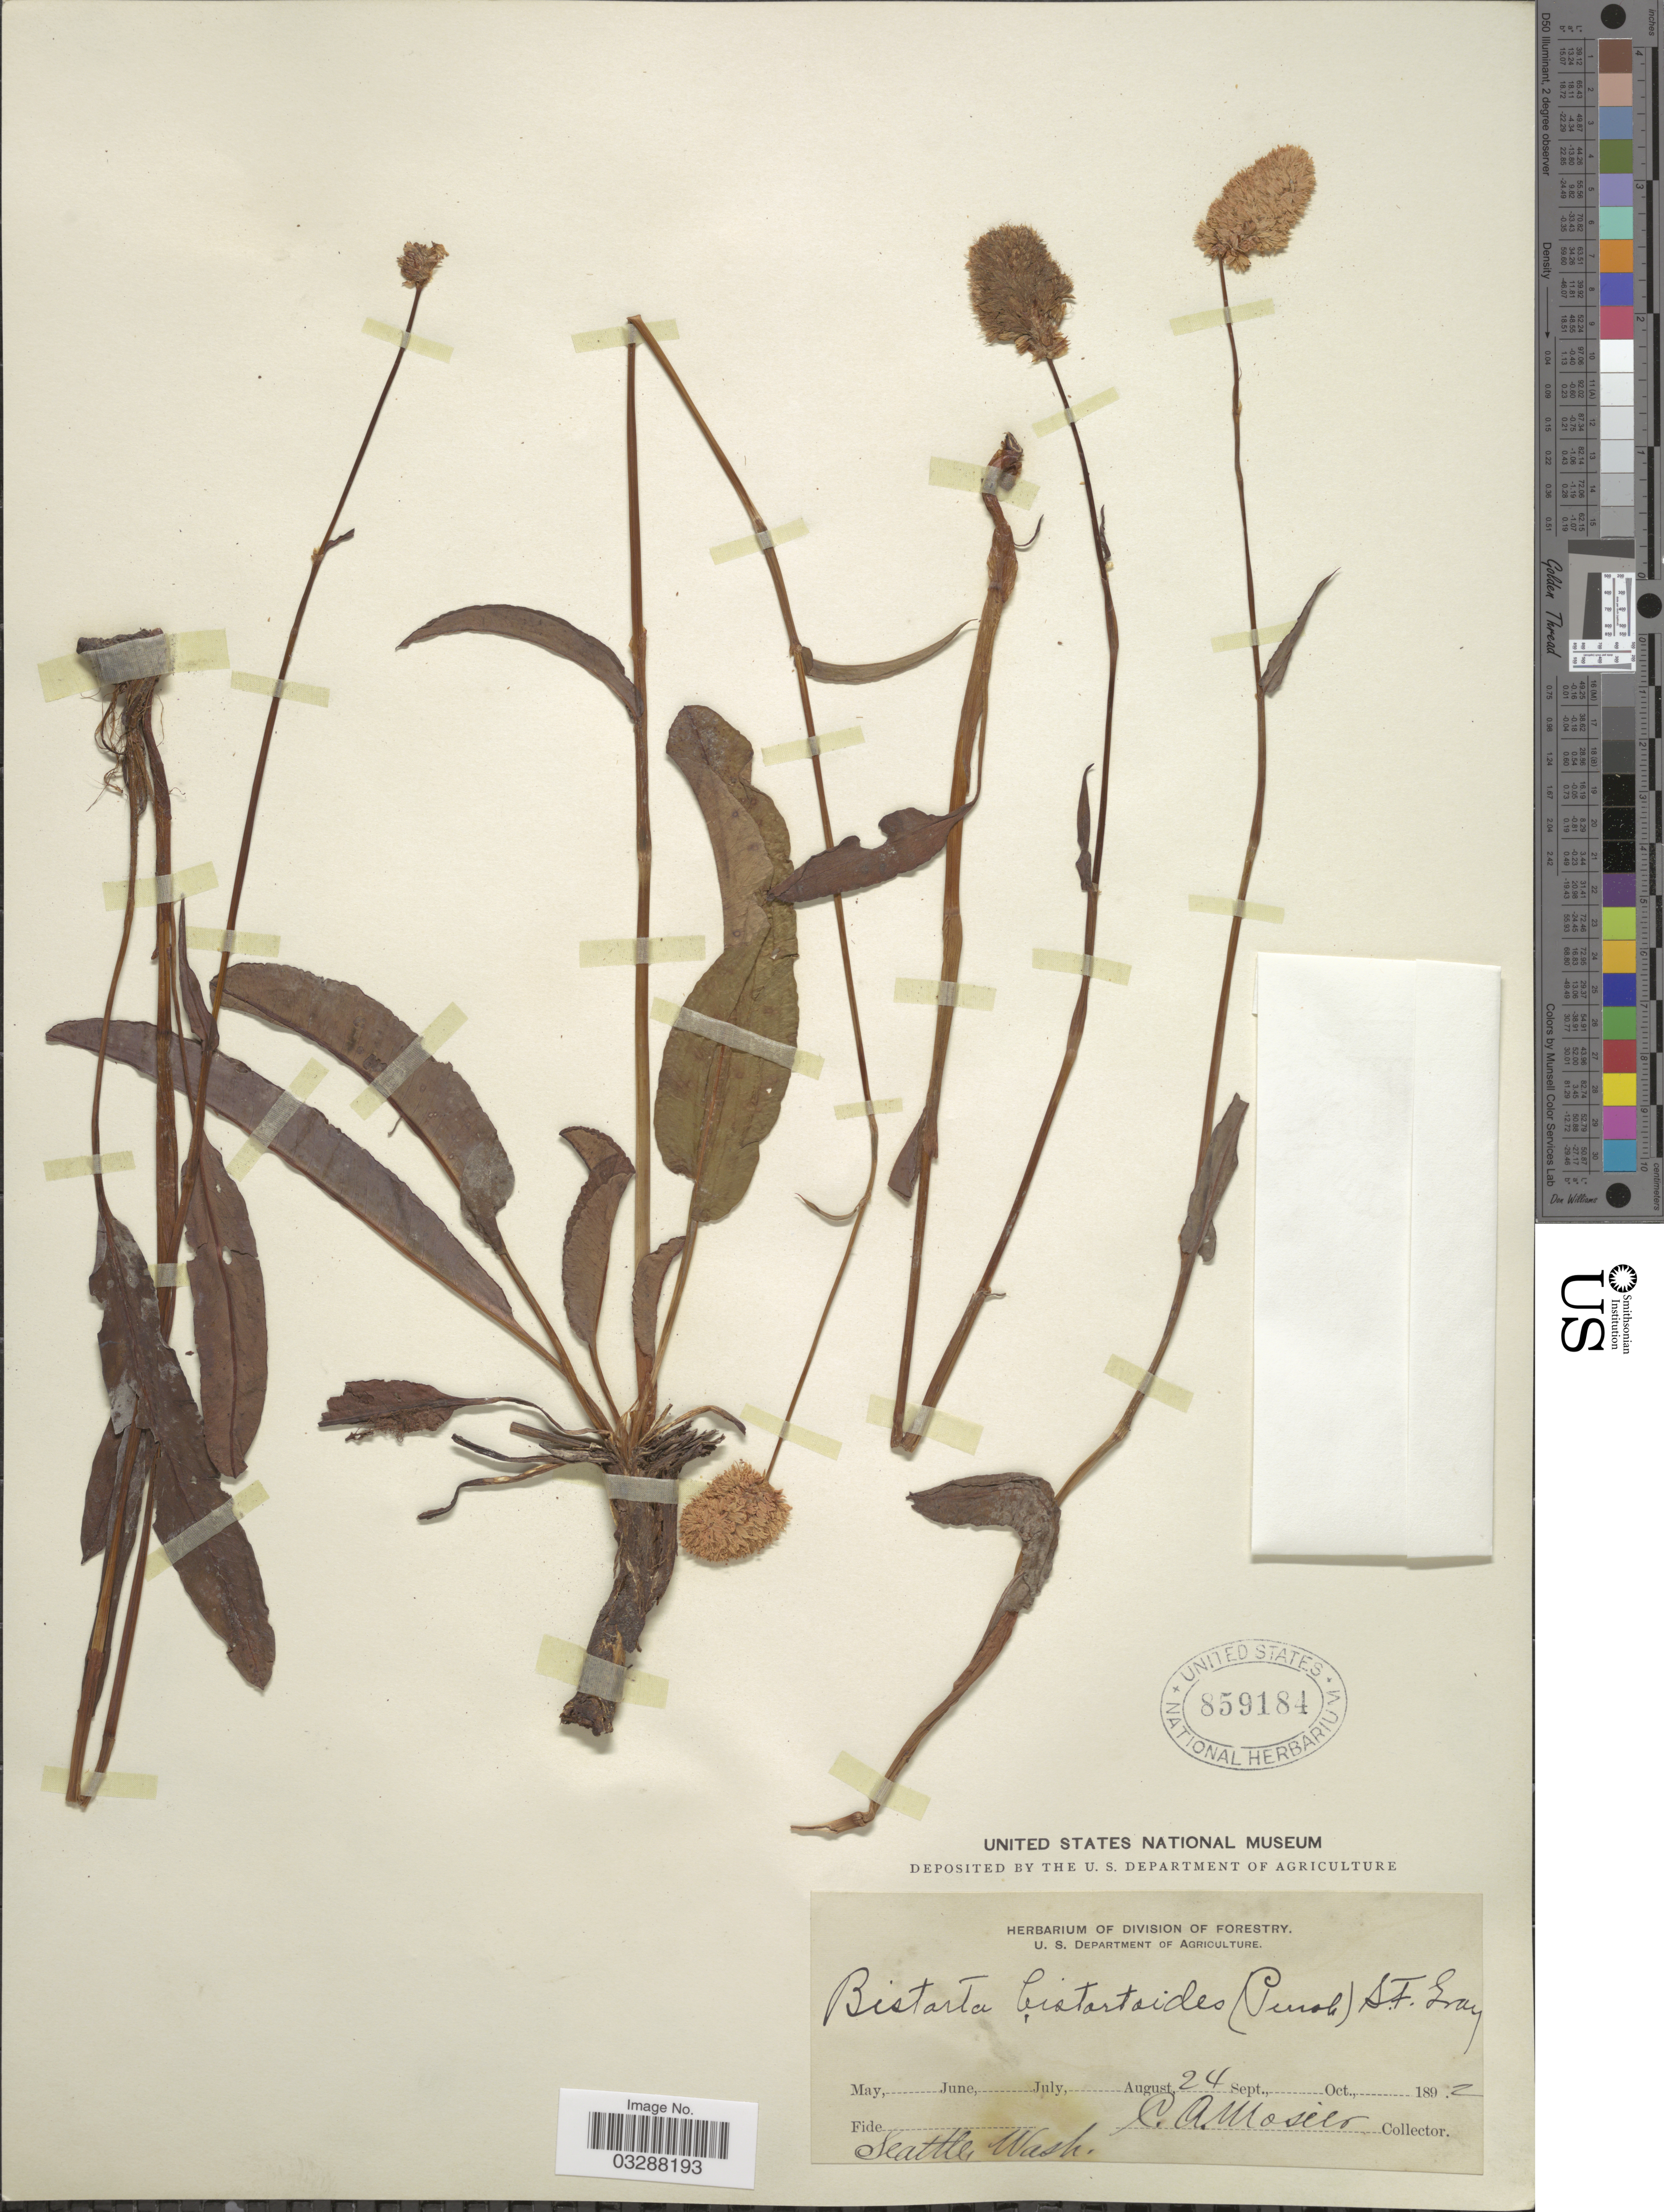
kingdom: Plantae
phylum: Tracheophyta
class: Magnoliopsida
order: Caryophyllales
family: Polygonaceae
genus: Bistorta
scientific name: Bistorta bistortoides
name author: (Pursh) Small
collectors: C. A. Mosier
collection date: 1892-08-24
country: United States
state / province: Washington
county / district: King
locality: Seattle Wash.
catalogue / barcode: US 859184